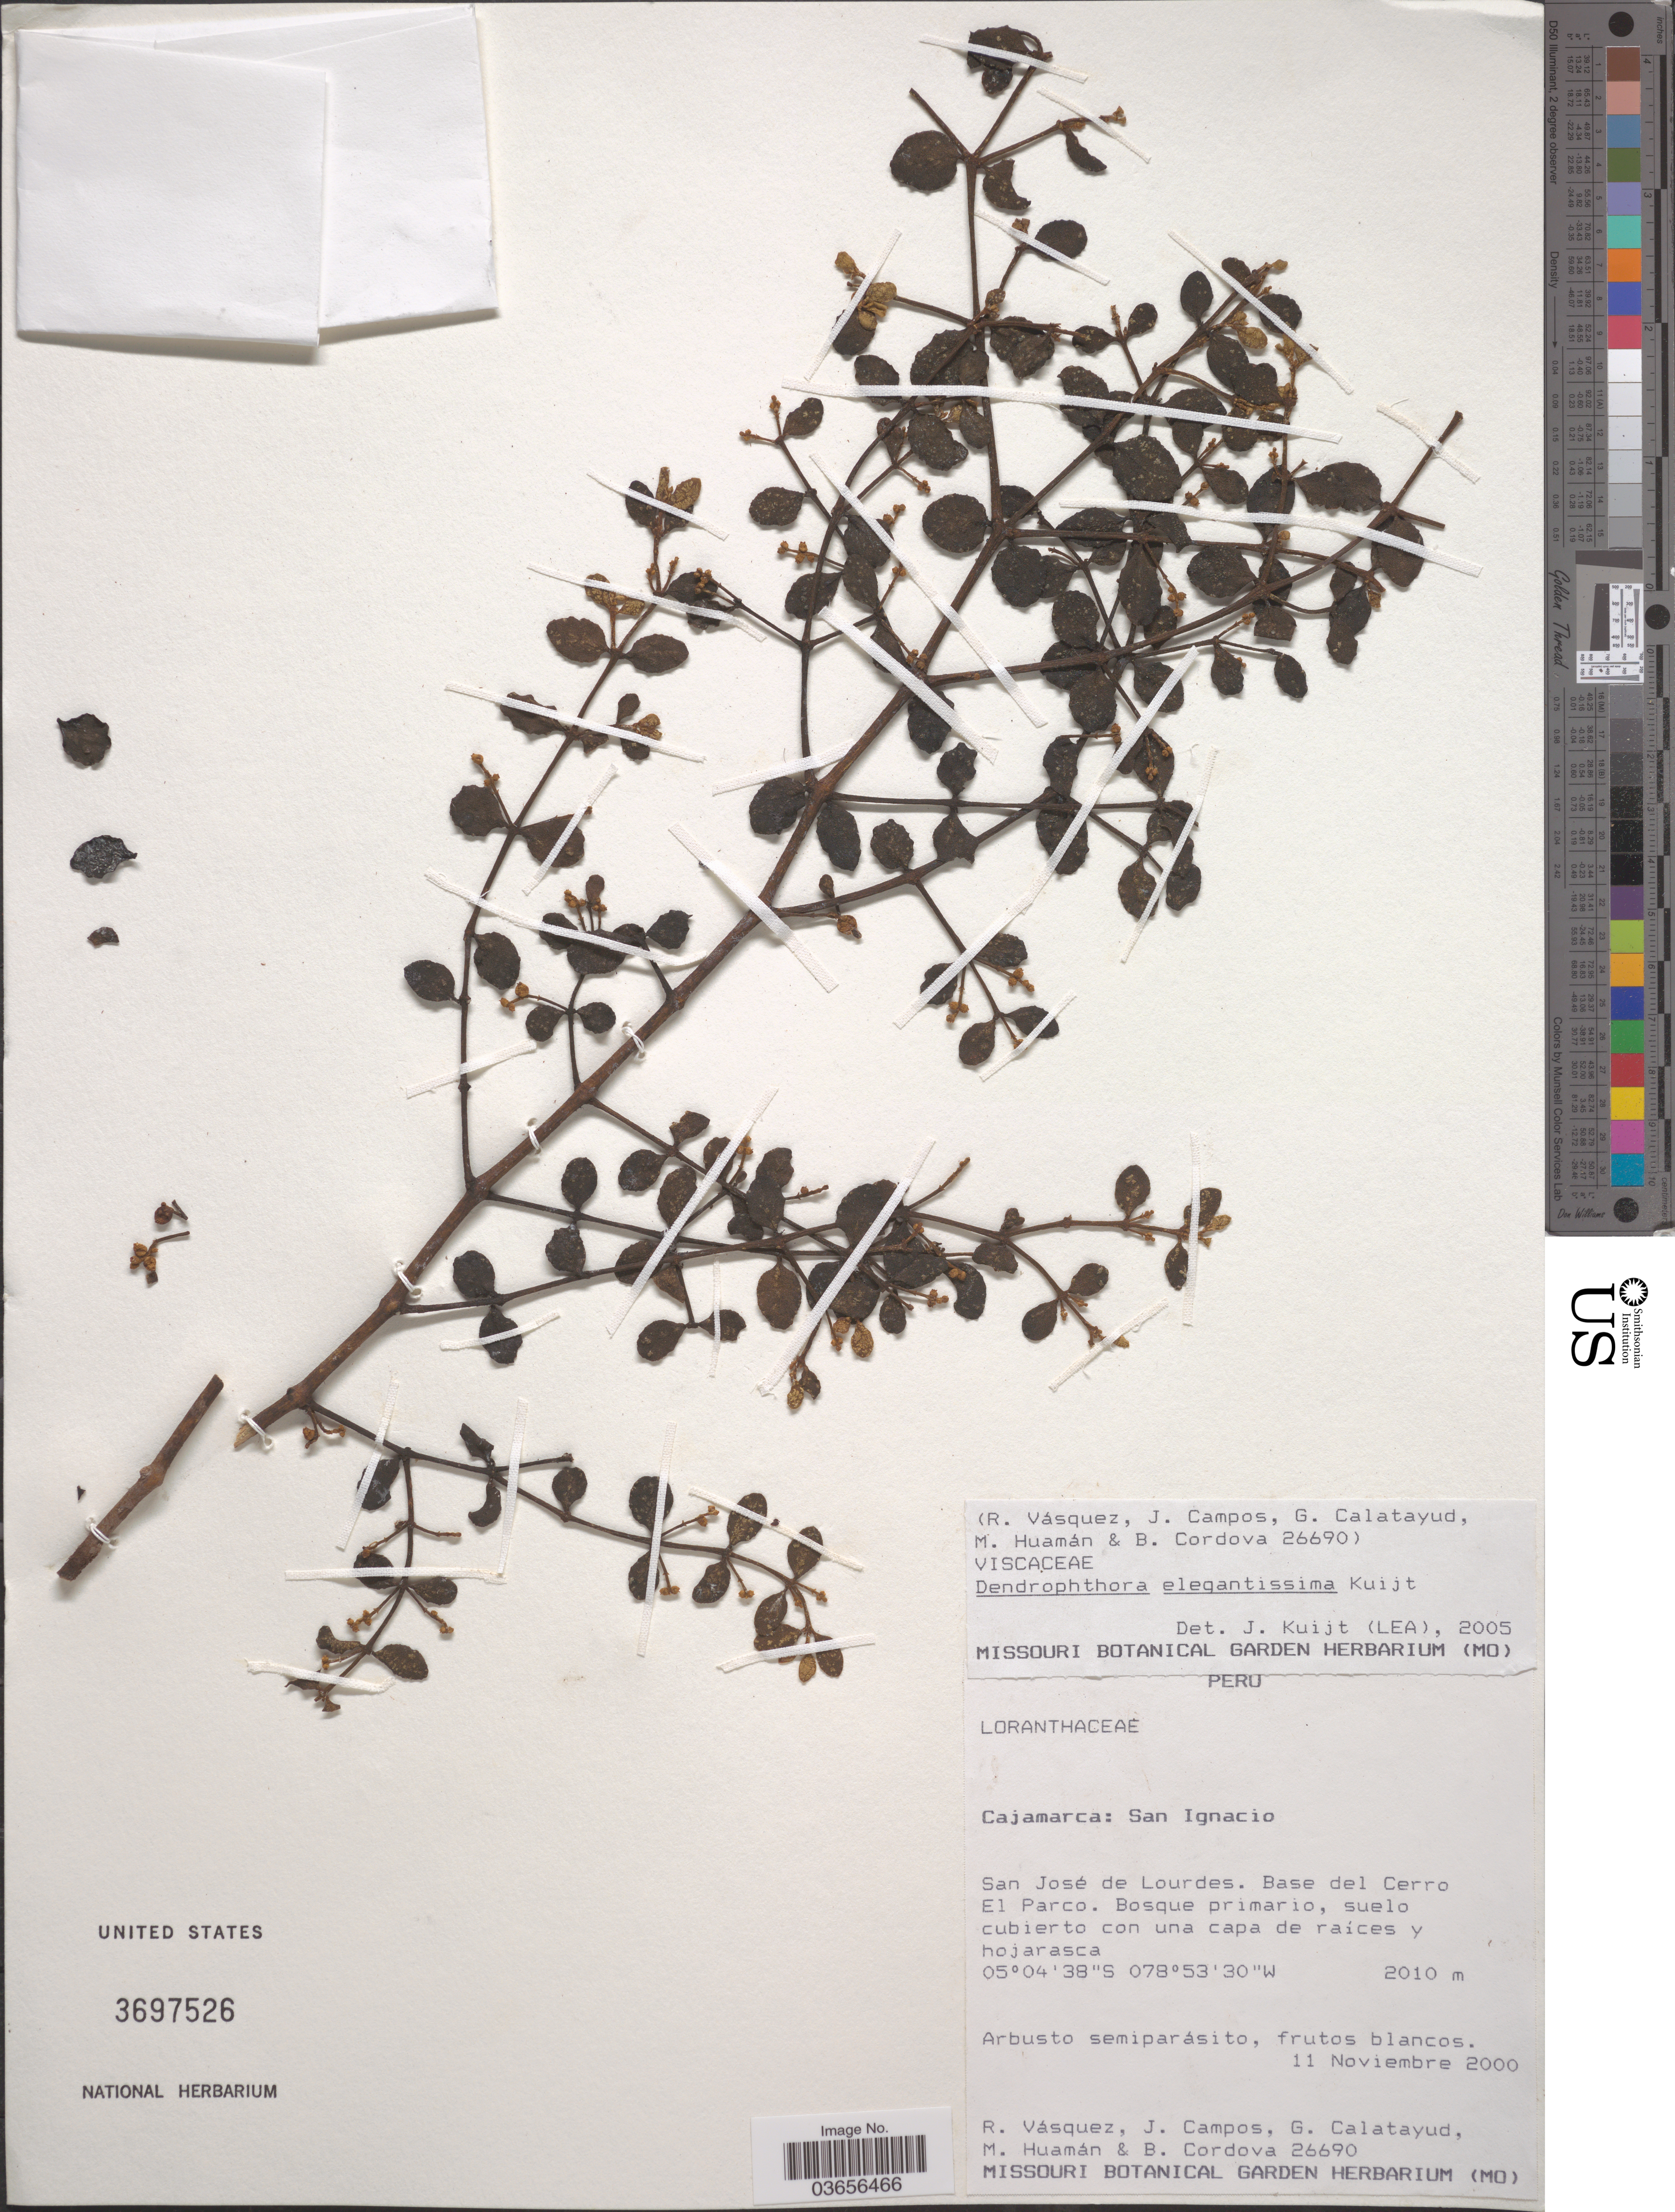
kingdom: Plantae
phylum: Tracheophyta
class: Magnoliopsida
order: Santalales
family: Viscaceae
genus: Dendrophthora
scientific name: Dendrophthora elegantissima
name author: Kuijt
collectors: R. Vásquez, J. Campos, G. Calatayud, M. Huamán & B. Cordova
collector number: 26690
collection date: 2000-11-11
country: Peru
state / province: Cajamarca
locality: San Ignacio. San José de Lourdes. Base del Cerro El Parco.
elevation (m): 2010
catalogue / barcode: US 3697526